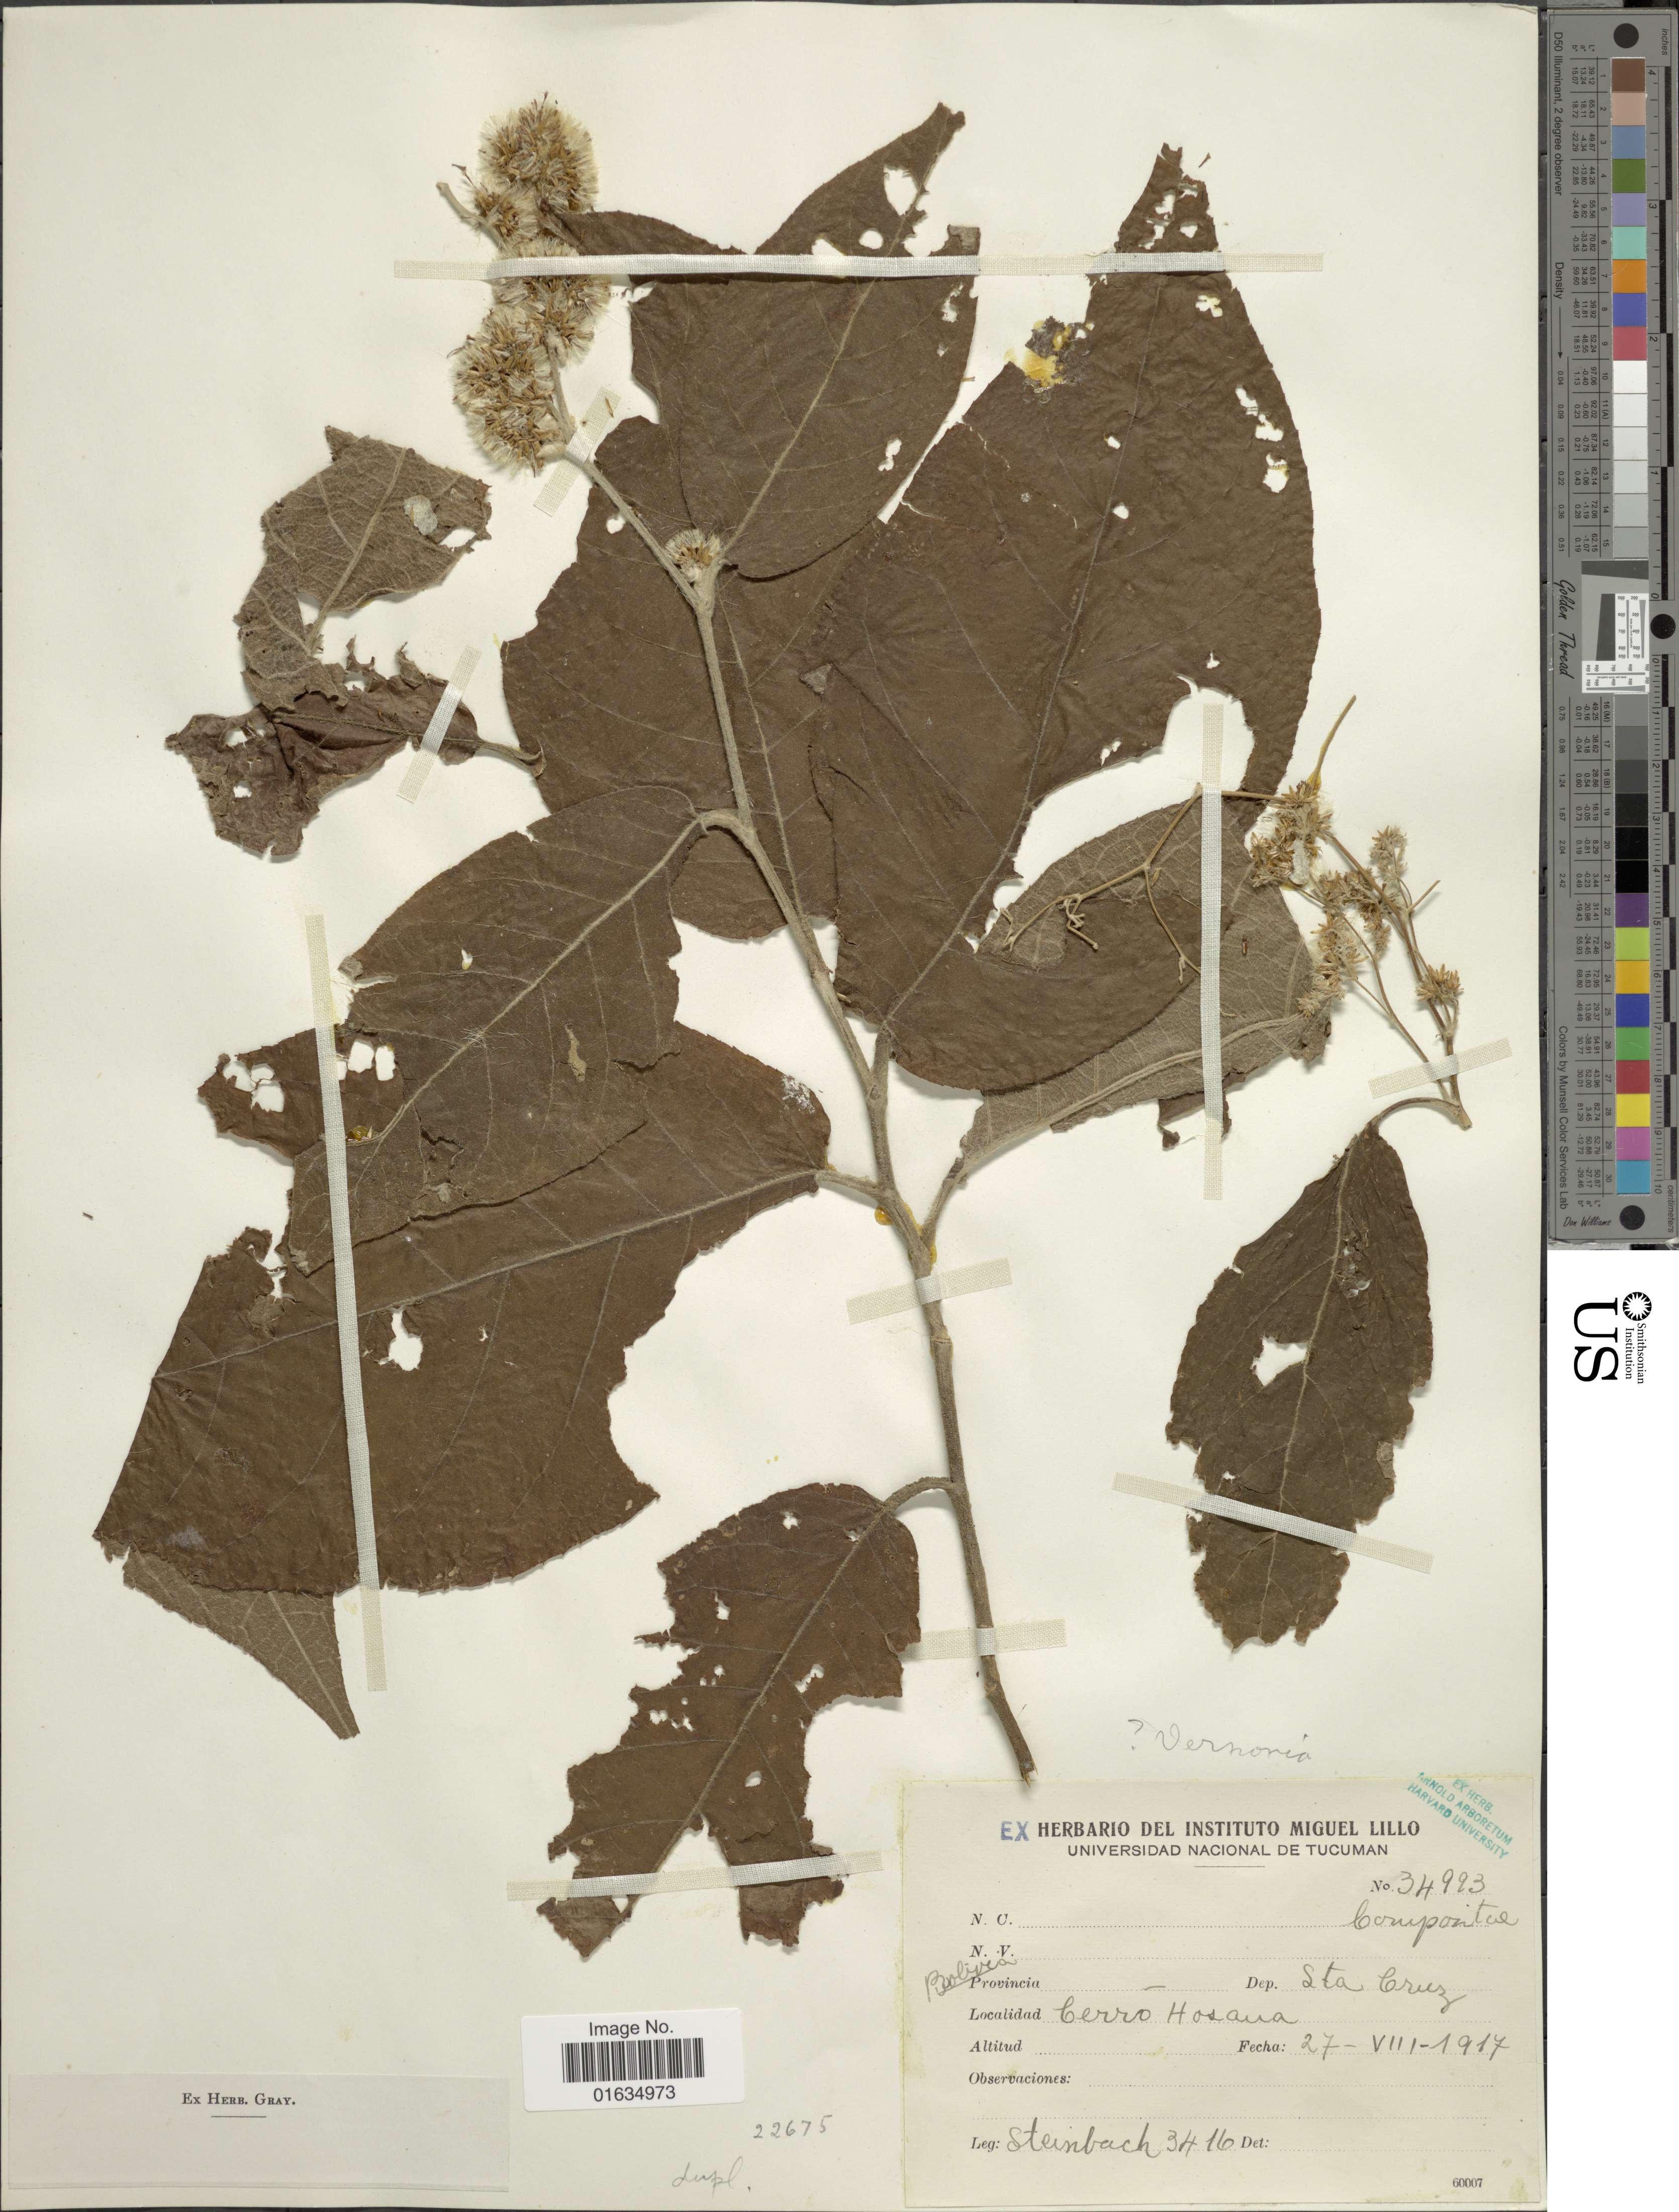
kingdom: Plantae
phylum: Tracheophyta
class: Magnoliopsida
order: Asterales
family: Asteraceae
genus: Critoniopsis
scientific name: Critoniopsis steinbachii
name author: H. Rob.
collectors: Steinbach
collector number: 3416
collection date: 1917-08-27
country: Bolivia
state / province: Santa Cruz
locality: Dep. Sta Cruz, Cerro Hosana